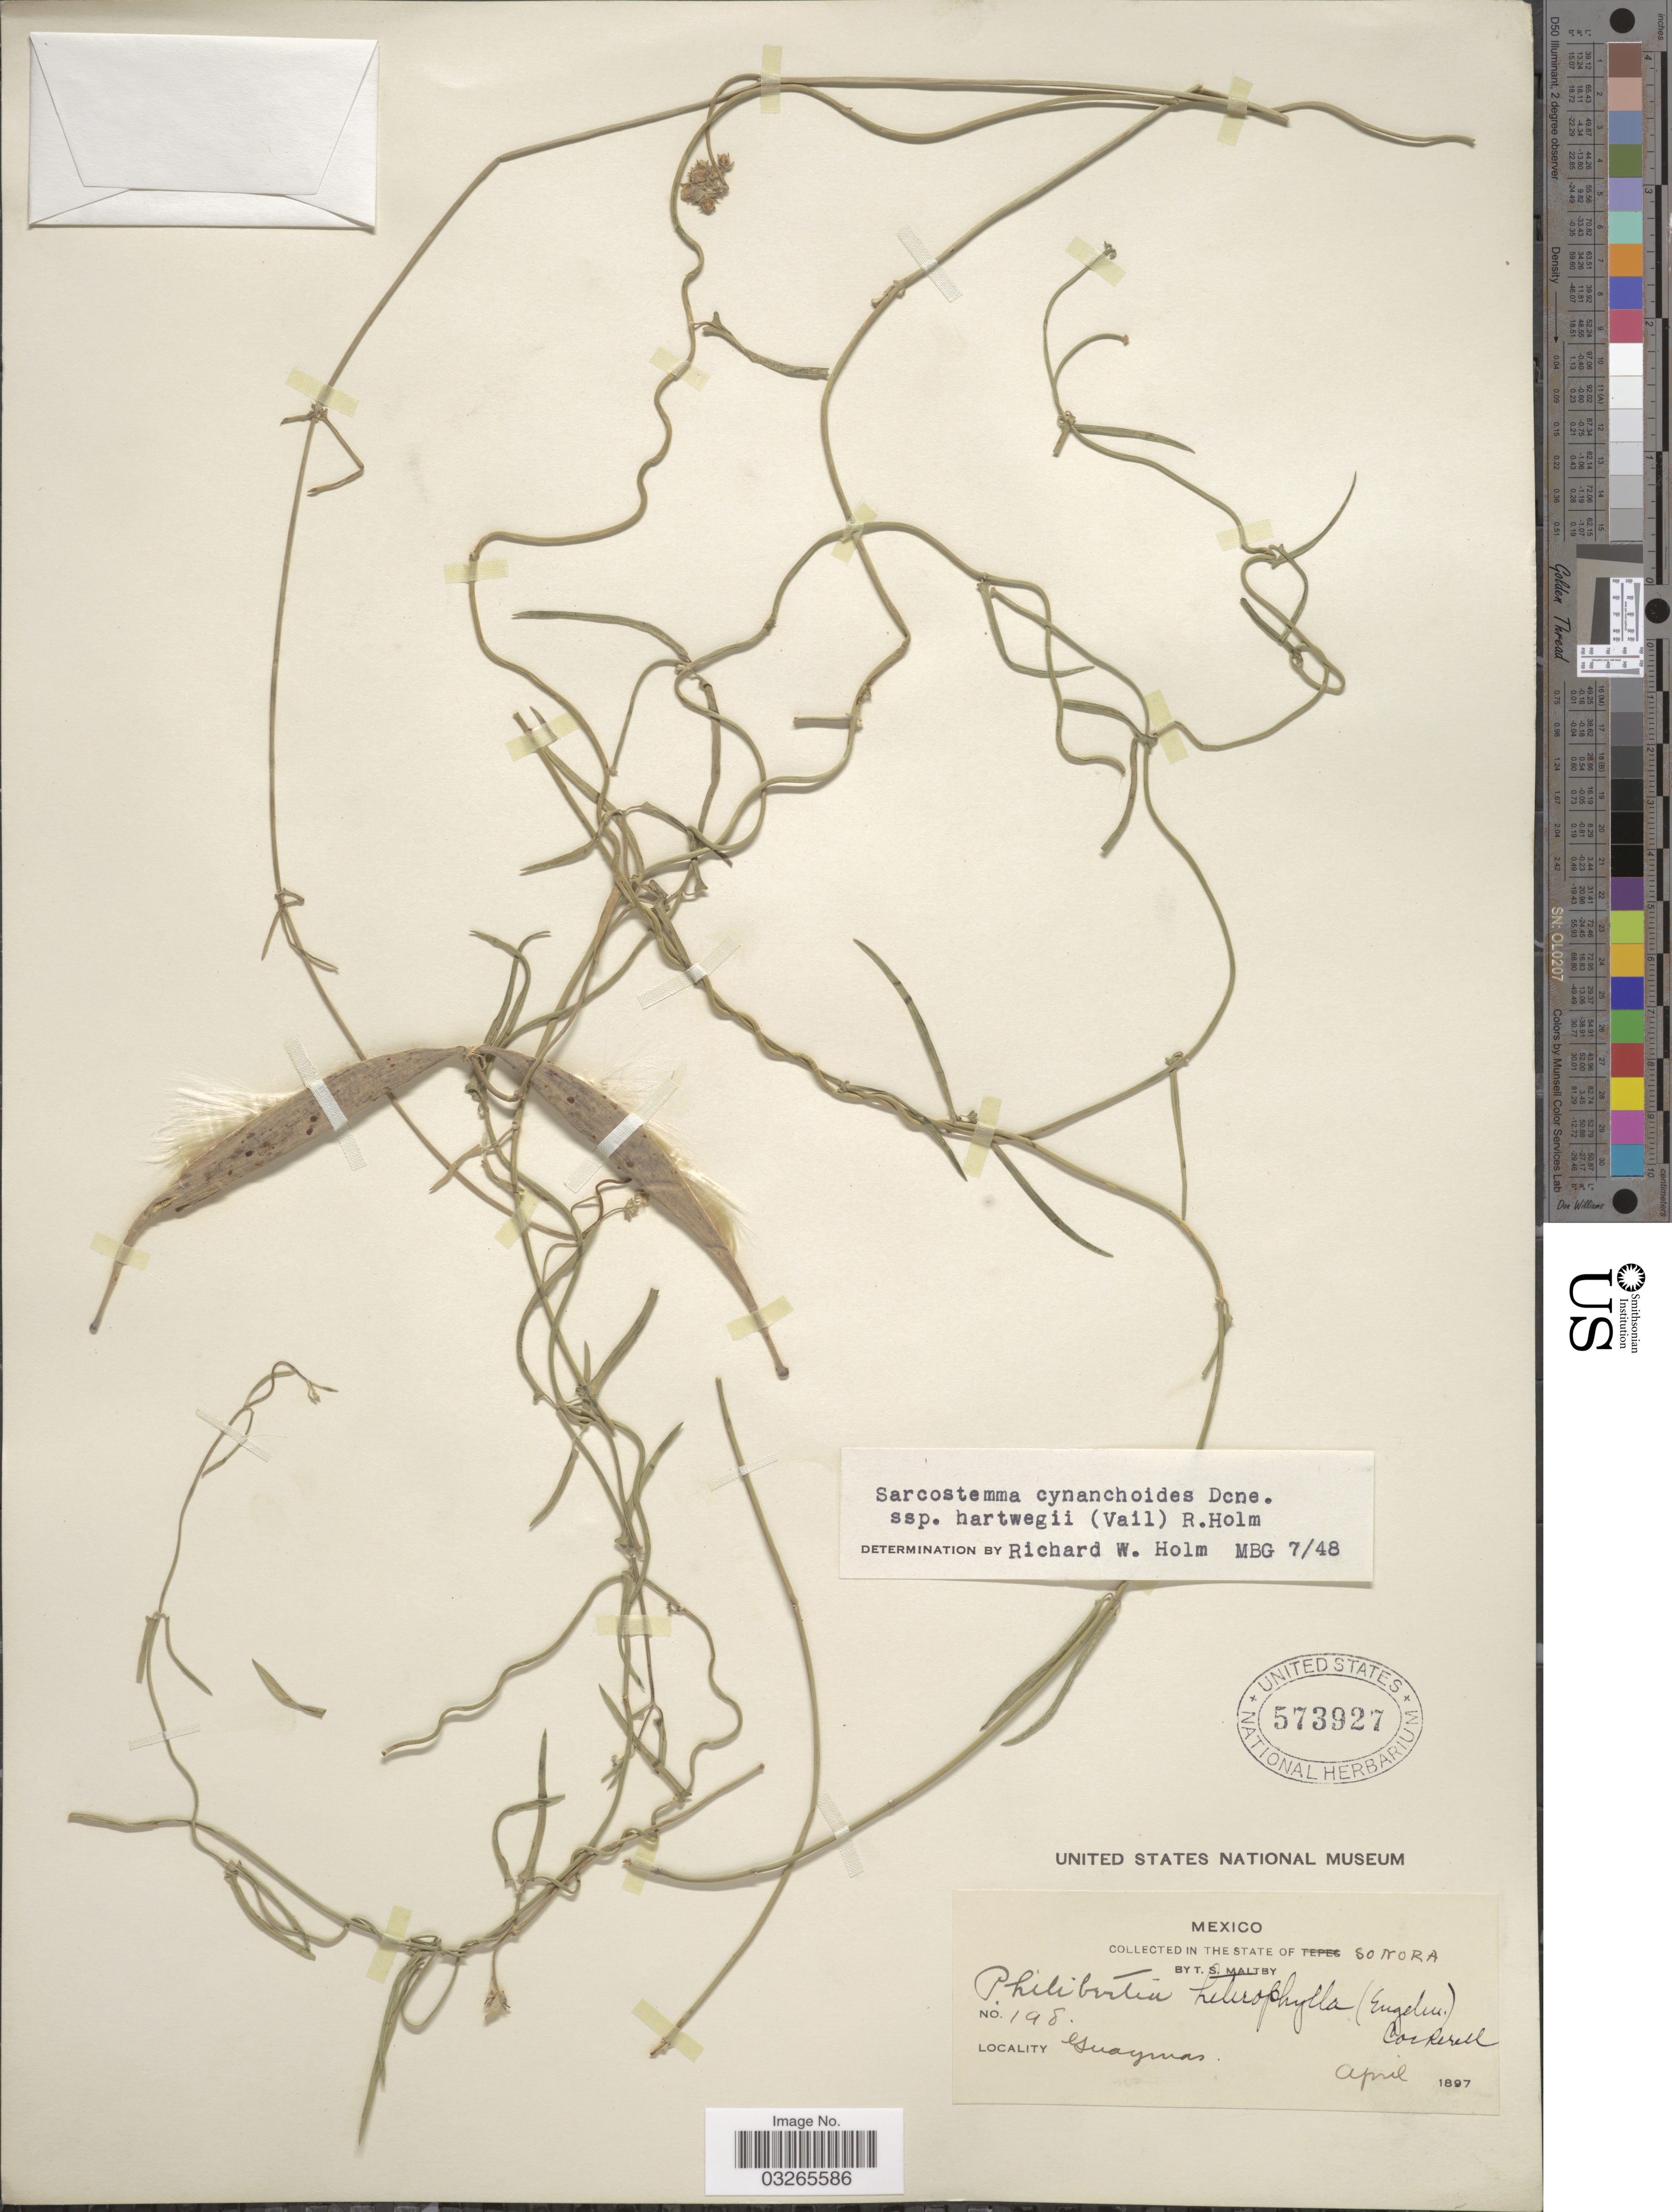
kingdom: Plantae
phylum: Tracheophyta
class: Magnoliopsida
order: Gentianales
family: Apocynaceae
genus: Sarcostemma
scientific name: Sarcostemma cynanchoides subsp. hartwegii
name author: (Vail) R.W. Holm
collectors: T. S. Maltby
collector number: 198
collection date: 1897-04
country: Mexico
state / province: Sonora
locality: In The State of Sonora, Guaymas.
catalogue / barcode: US 573927